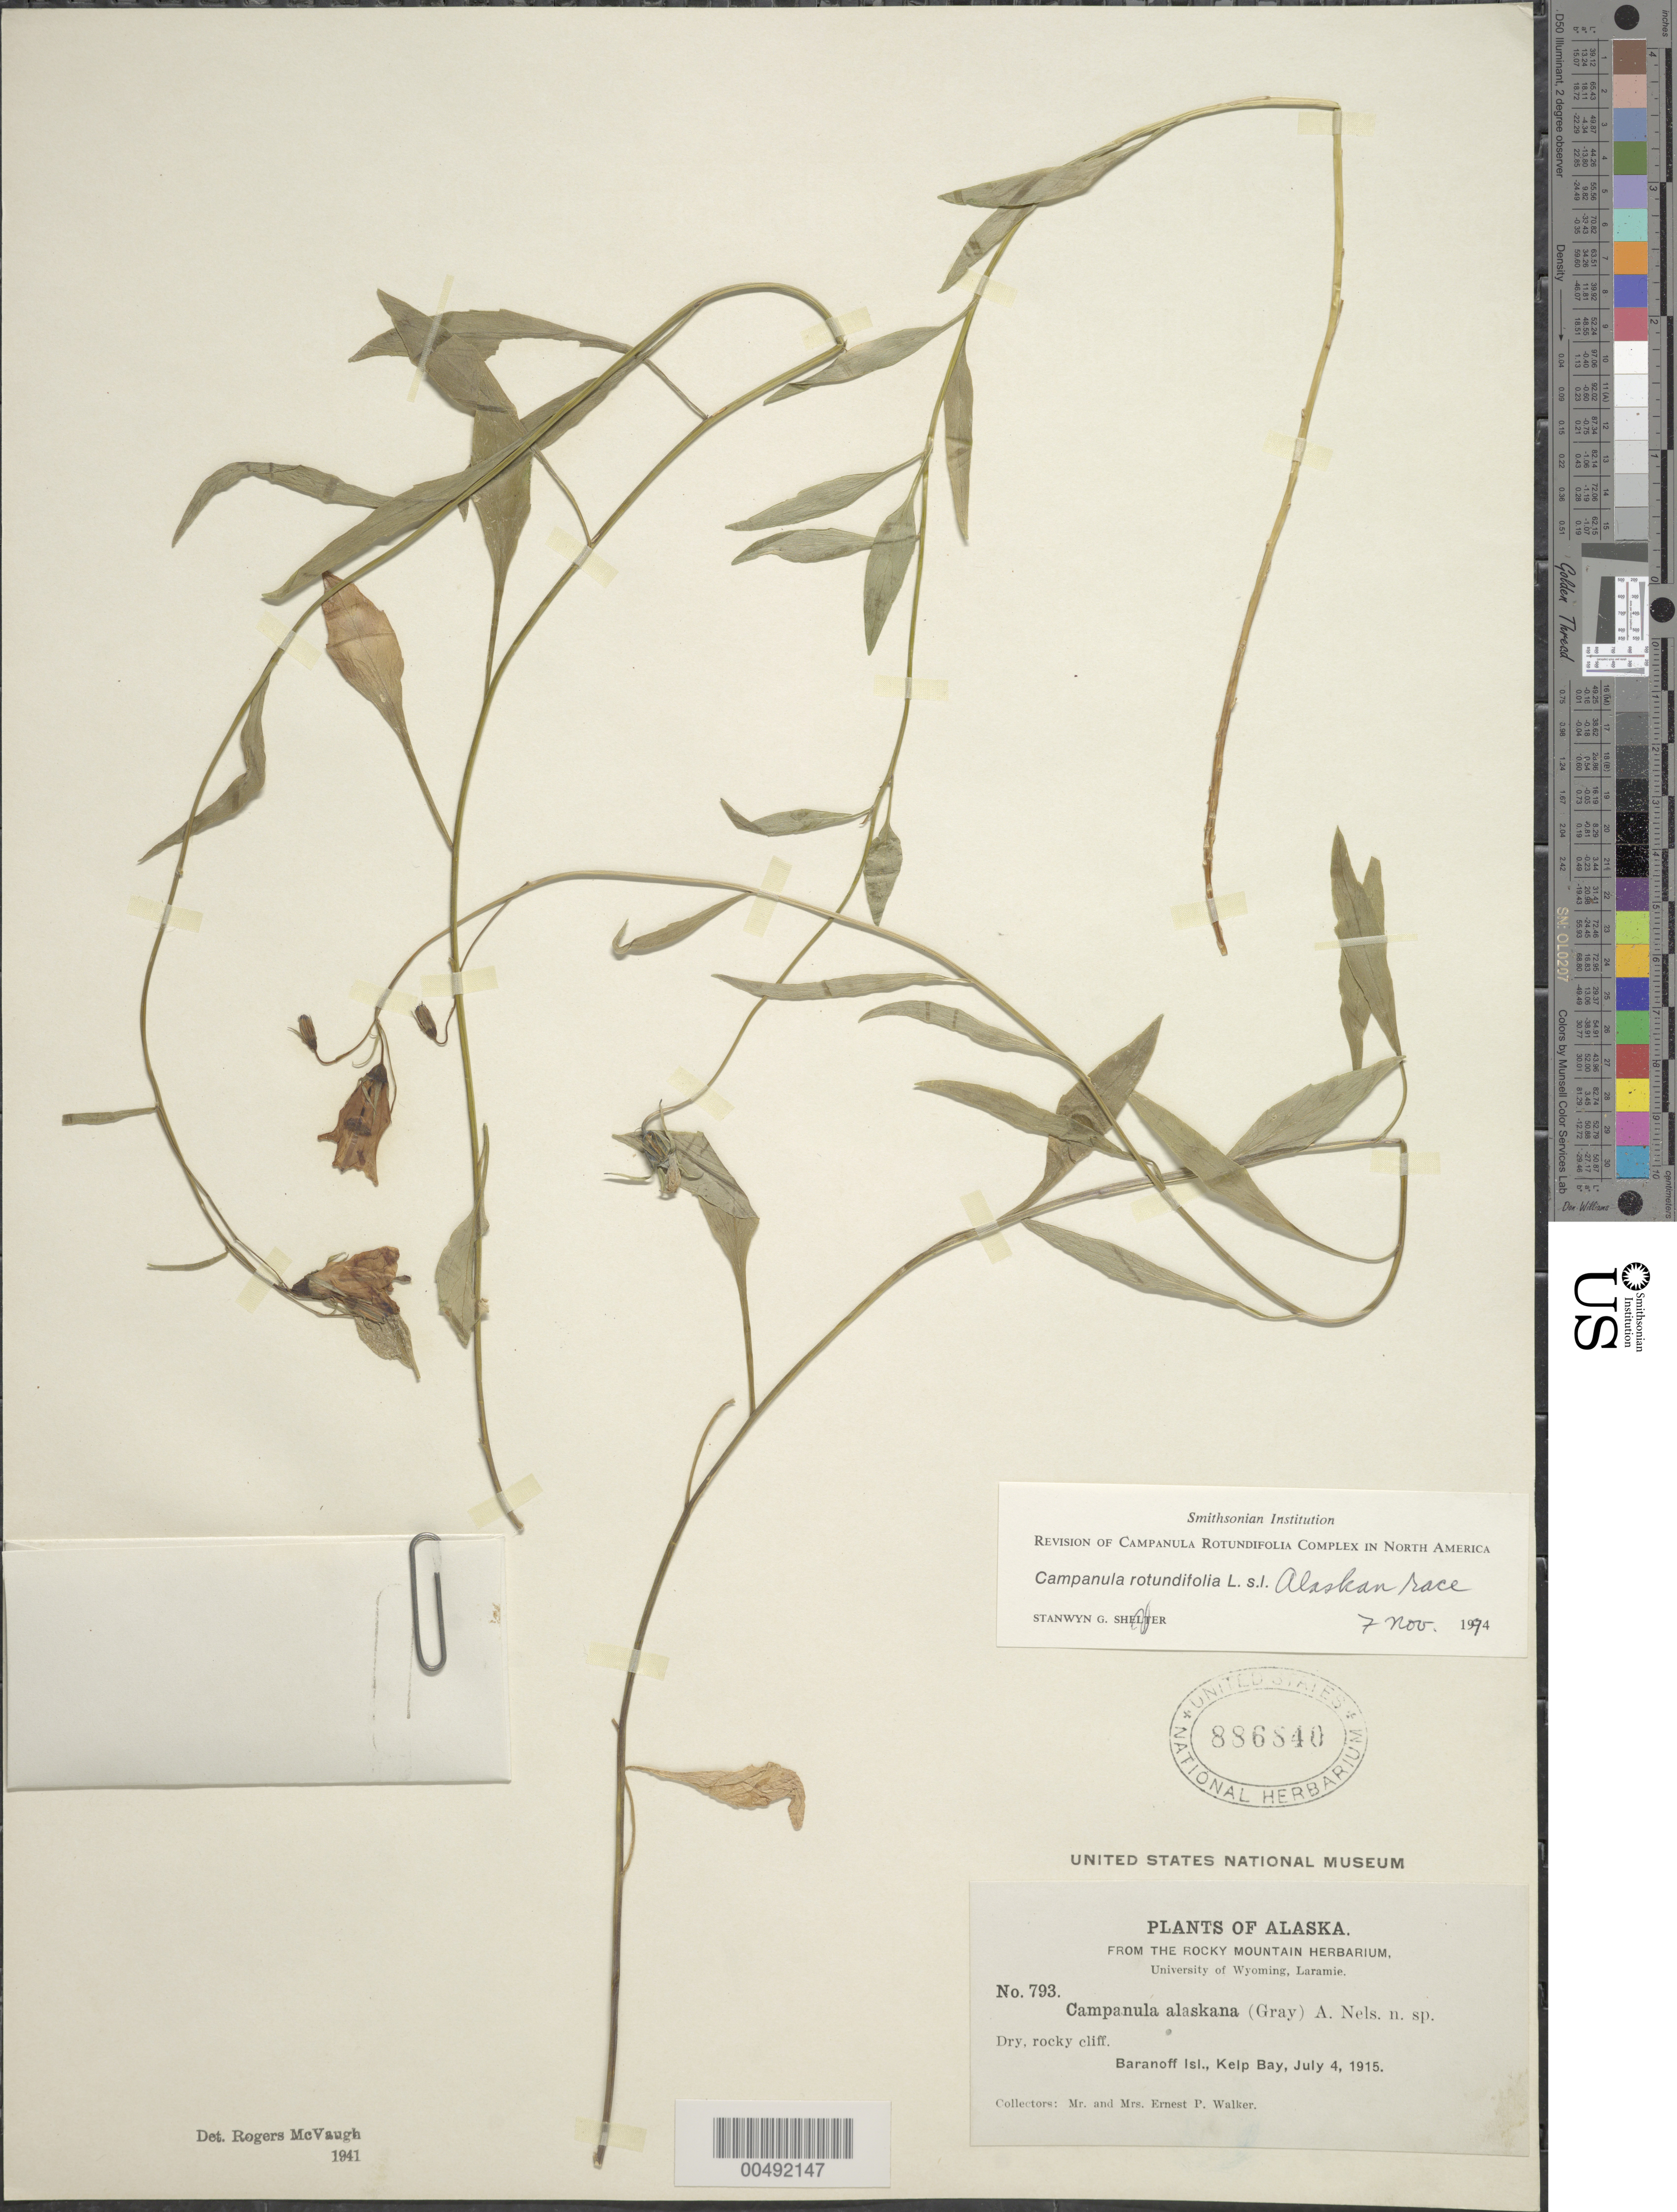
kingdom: Plantae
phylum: Tracheophyta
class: Magnoliopsida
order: Asterales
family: Campanulaceae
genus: Campanula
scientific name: Campanula rotundifolia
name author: L.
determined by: Shetler, Stanwyn G., (US), NMNH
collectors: E. Walker & E. Walker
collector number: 793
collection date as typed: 04 Jul 1915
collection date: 1915-07-04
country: United States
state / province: Alaska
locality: Baranoff Is., Kelp Bay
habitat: dry, rocky cliff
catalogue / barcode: US 886840